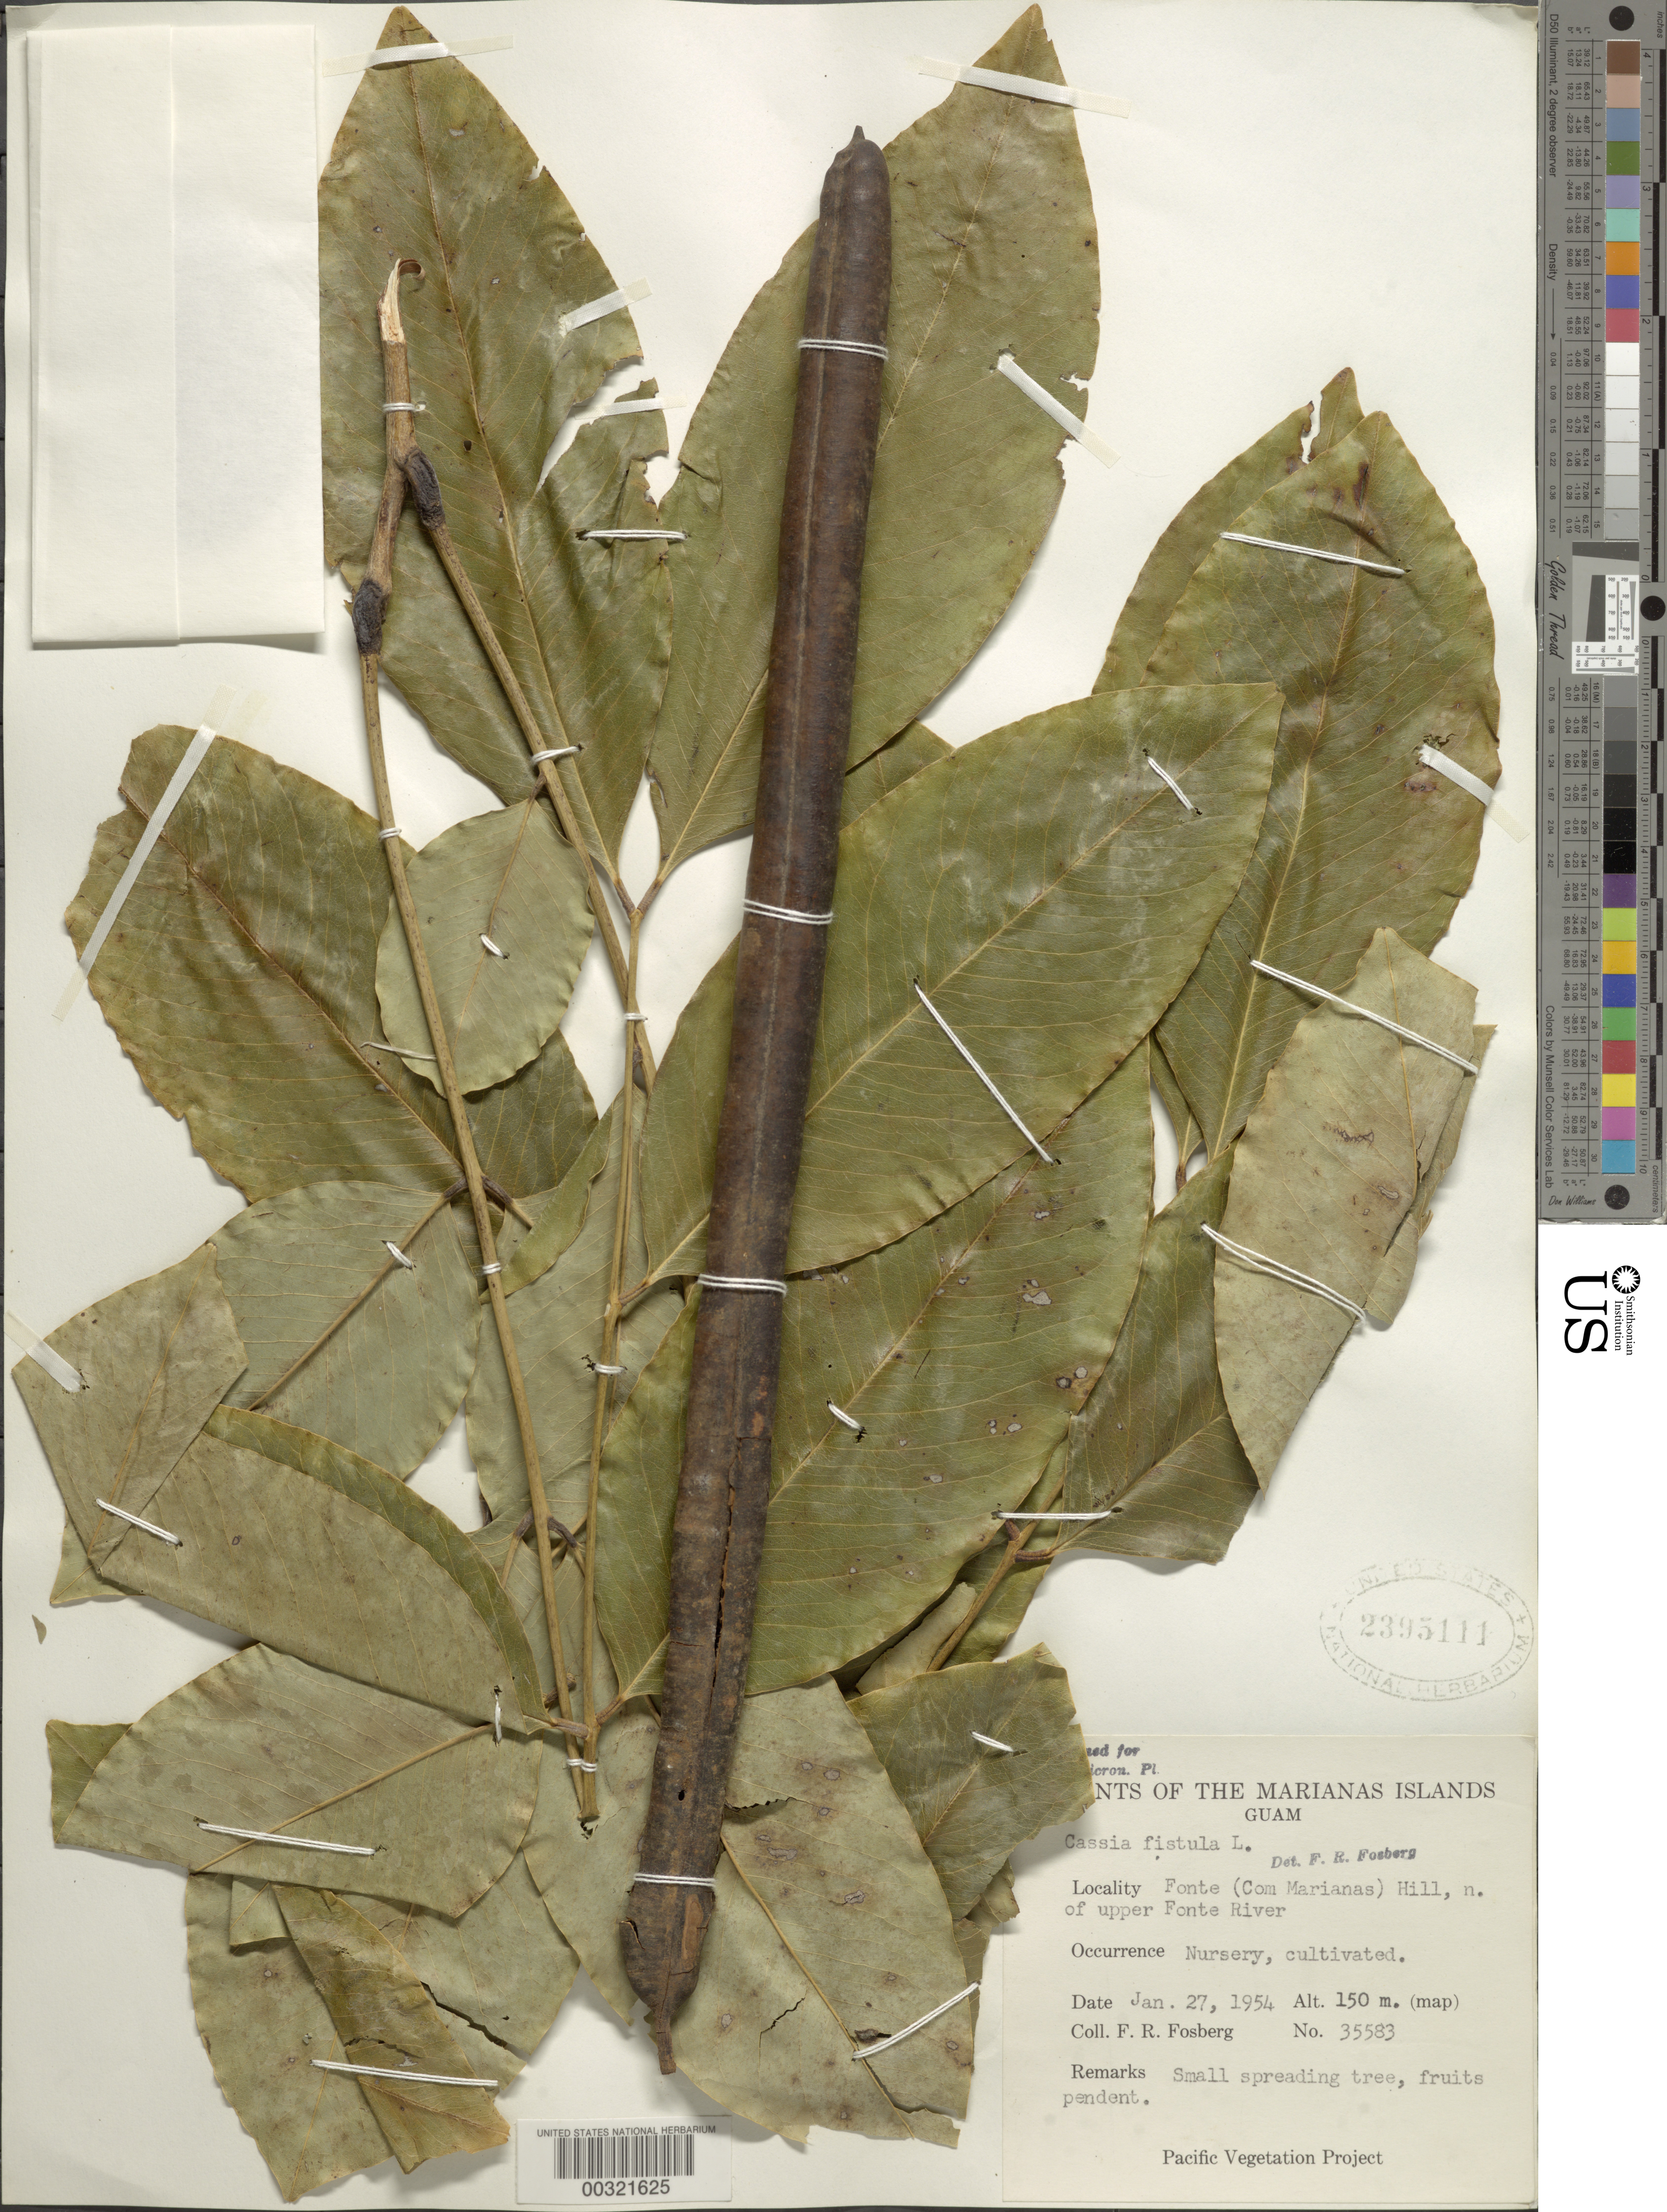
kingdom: Plantae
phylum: Tracheophyta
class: Magnoliopsida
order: Fabales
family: Fabaceae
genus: Cassia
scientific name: Cassia fistula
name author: L.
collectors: F. R. Fosberg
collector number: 35583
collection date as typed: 27 Jan 1954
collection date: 1954-01-27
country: Guam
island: Guam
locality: Fonte (com marianas) hill, n of upper fonte river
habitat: Nursery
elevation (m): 150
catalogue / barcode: US 2395111